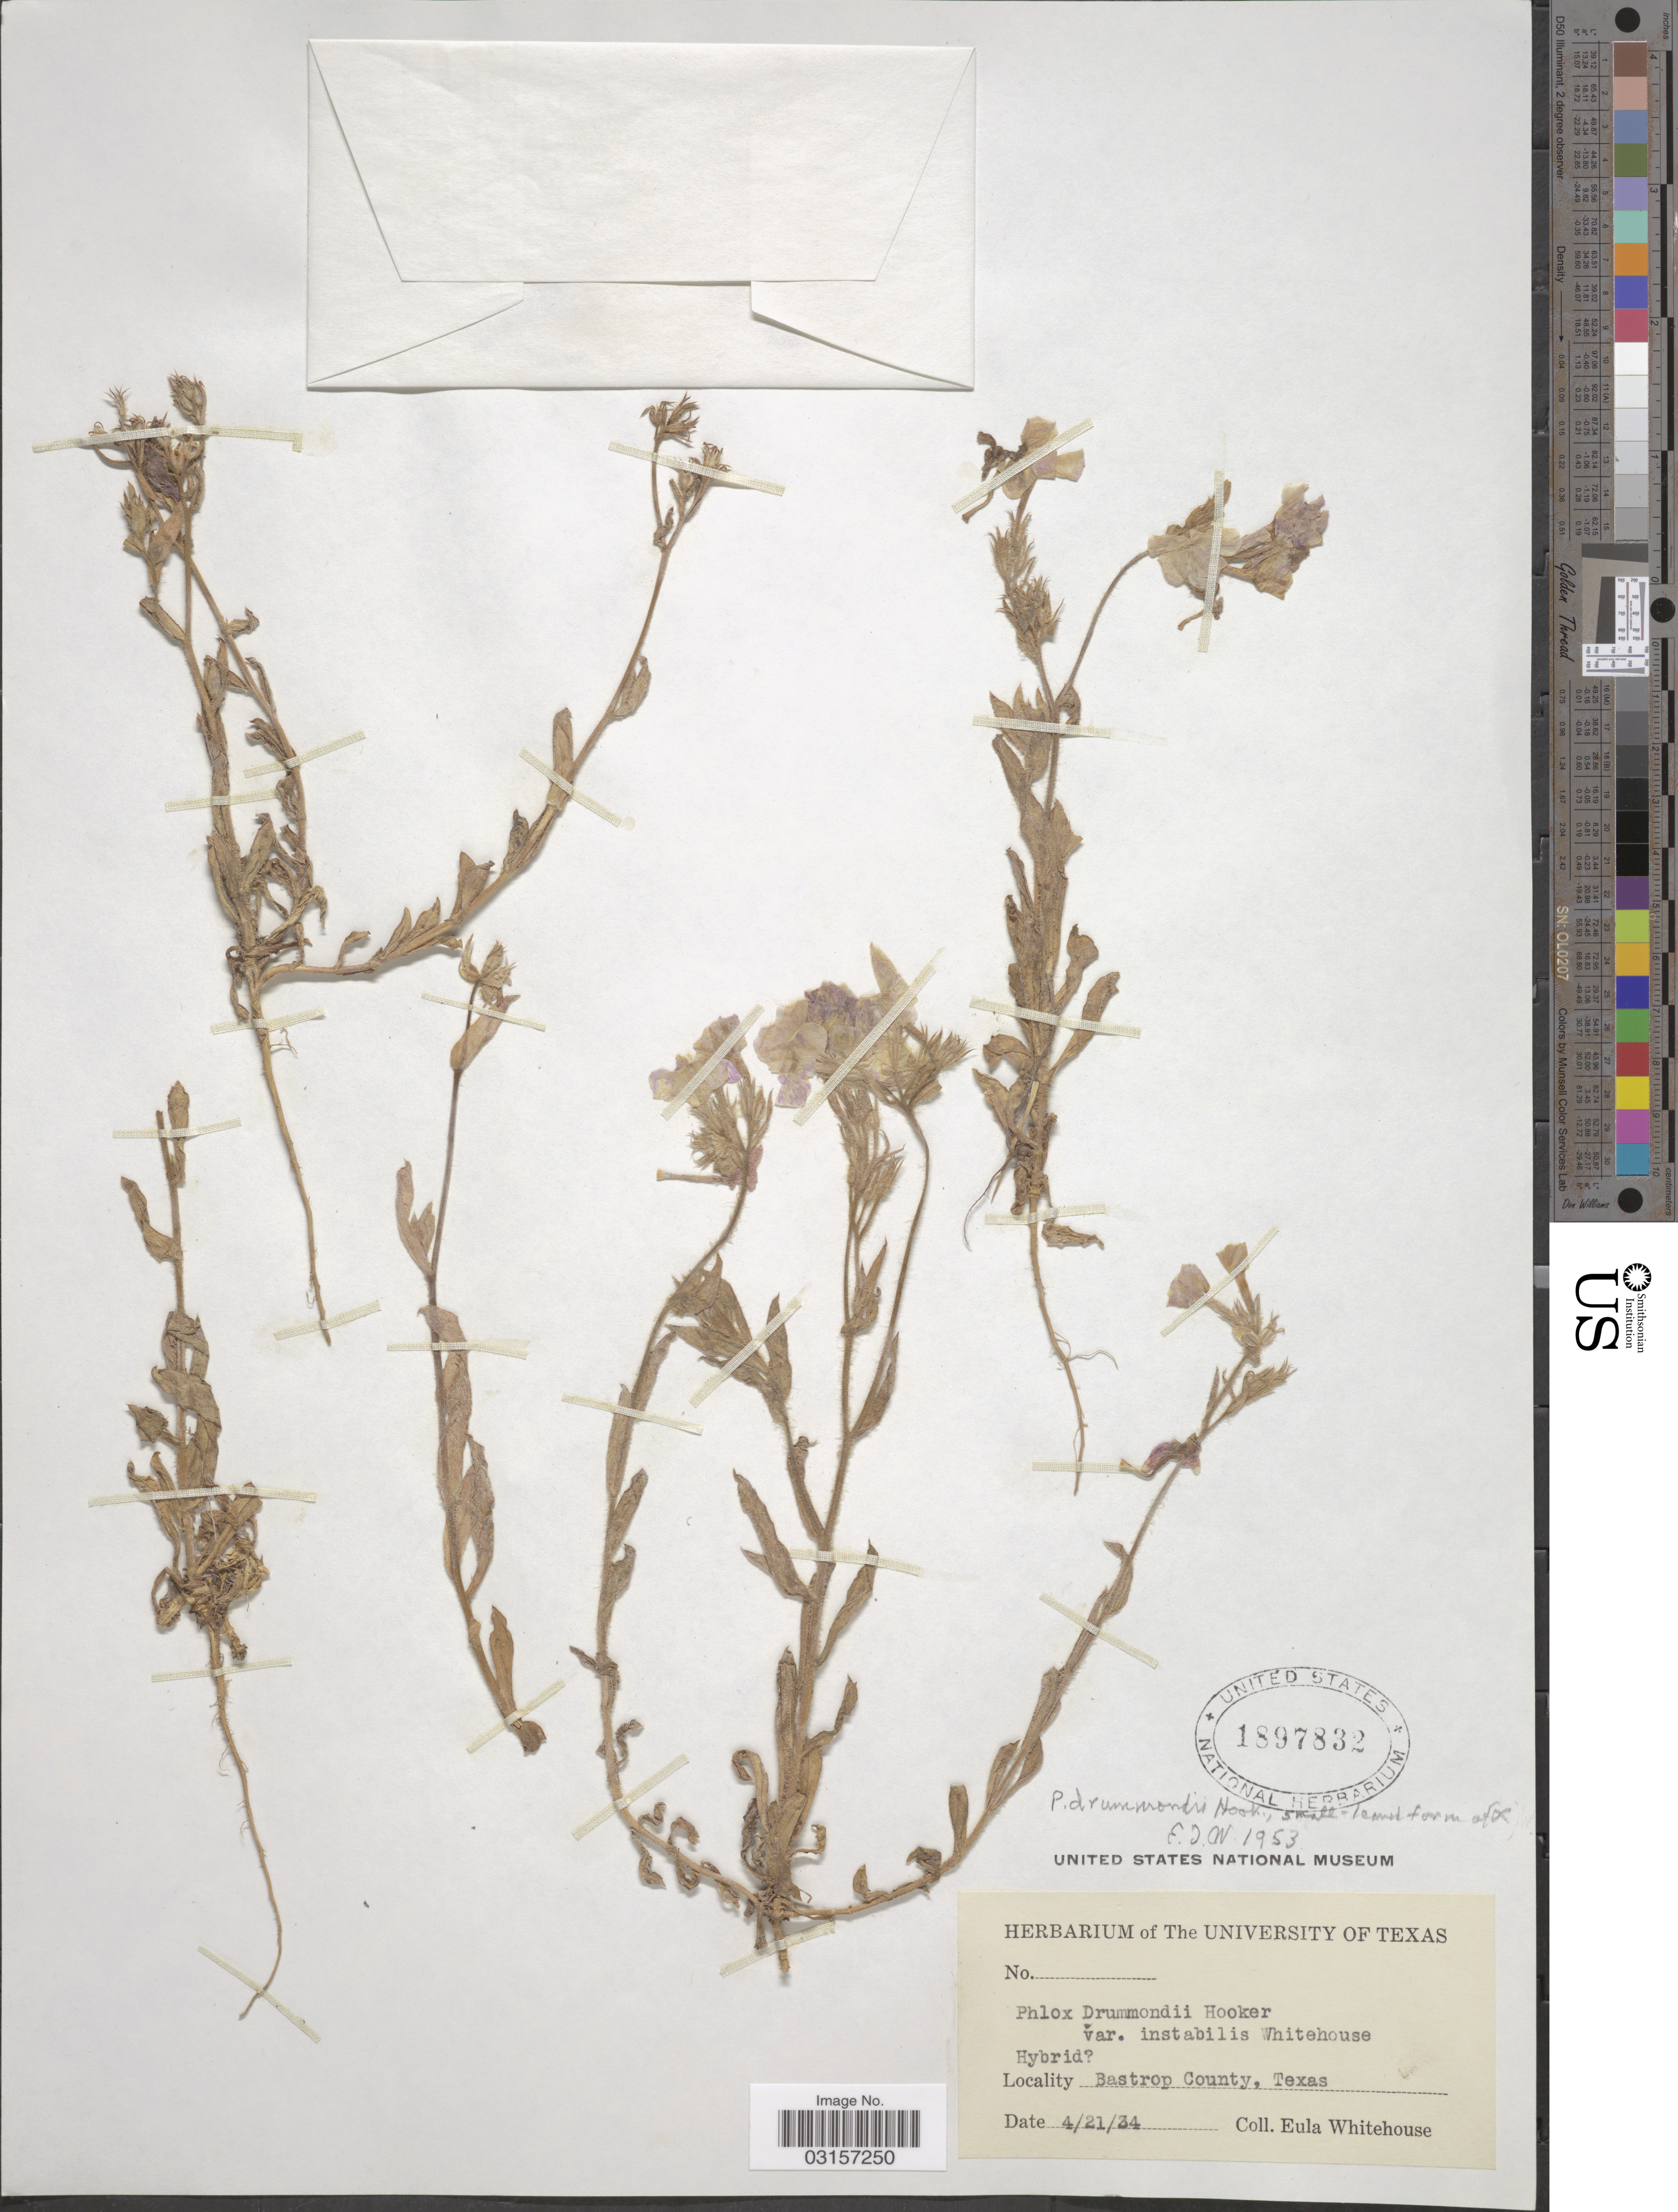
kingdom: Plantae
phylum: Tracheophyta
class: Magnoliopsida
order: Ericales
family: Polemoniaceae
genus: Phlox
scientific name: Phlox drummondii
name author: Hook.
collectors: E. Whitehouse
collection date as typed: Transcribed d/m/y: 21/4/34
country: United States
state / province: Texas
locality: Bastrop County, Texas.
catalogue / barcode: US 1897832